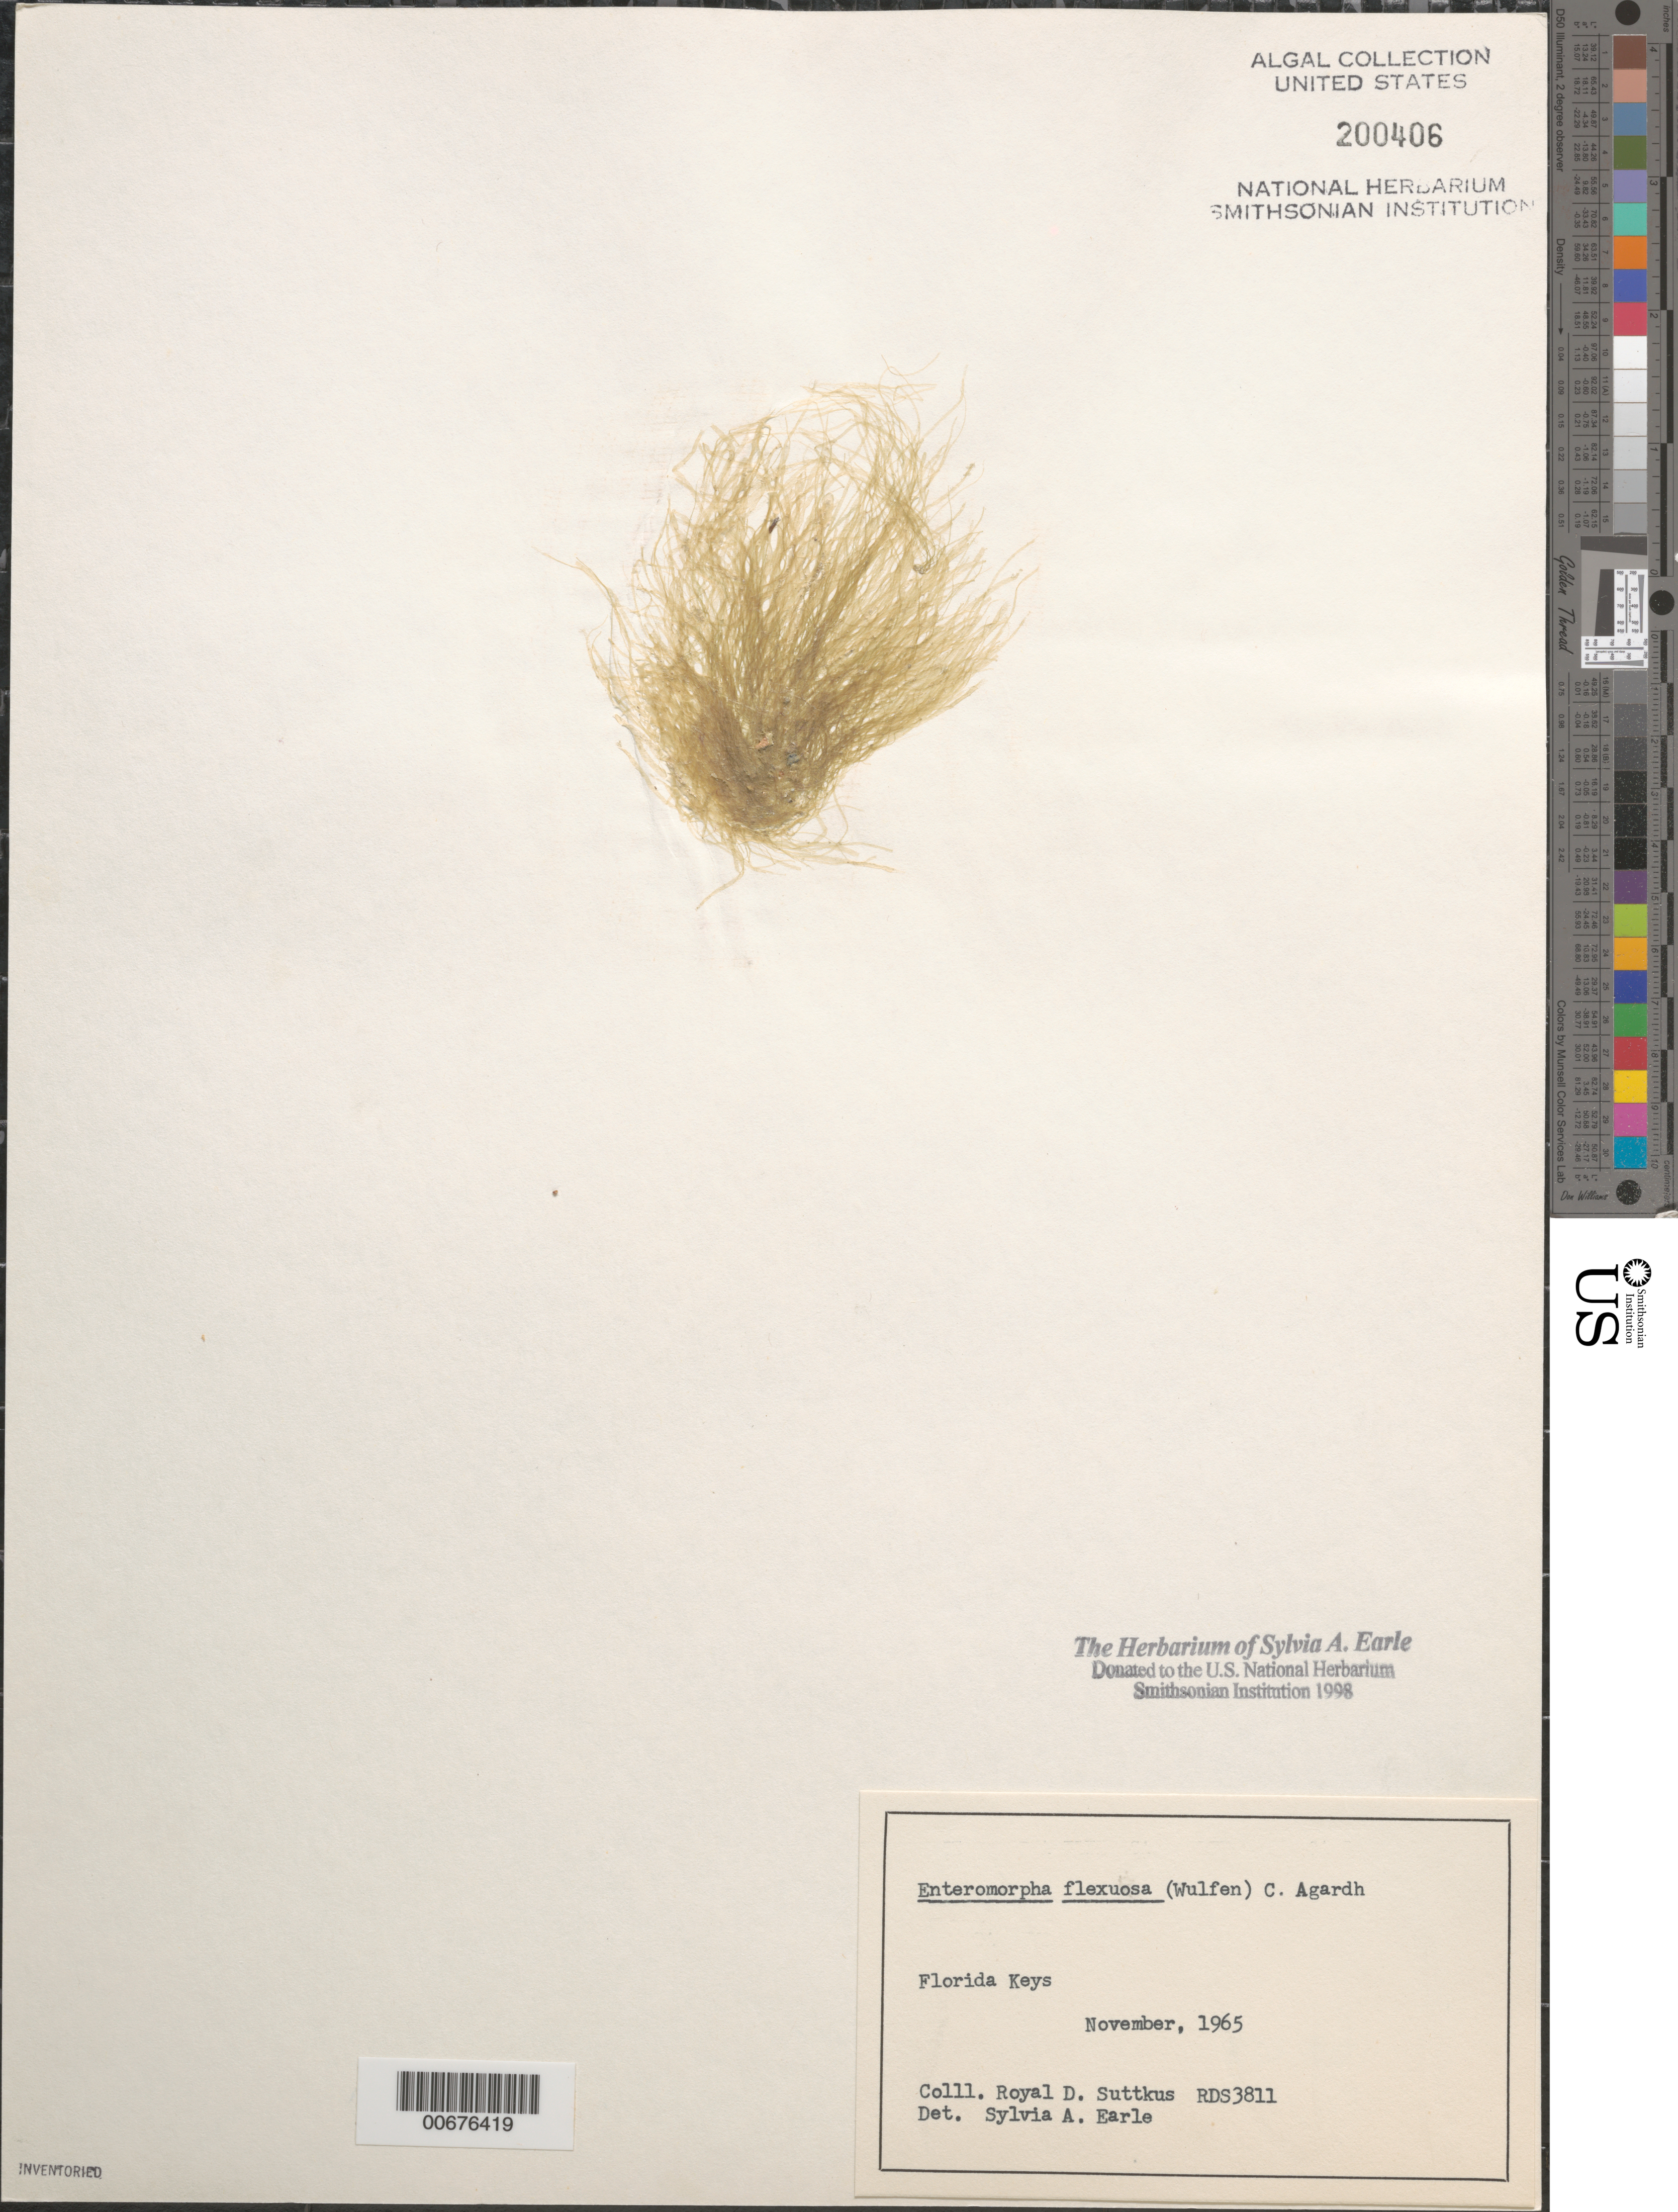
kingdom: Plantae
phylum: Chlorophyta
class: Ulvophyceae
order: Ulvales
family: Ulvaceae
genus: Ulva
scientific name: Ulva flexuosa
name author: Wulfen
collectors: R. Suttkus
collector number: RDS3811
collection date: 1965-11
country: United States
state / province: Florida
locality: Florida Keys.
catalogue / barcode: US 200406